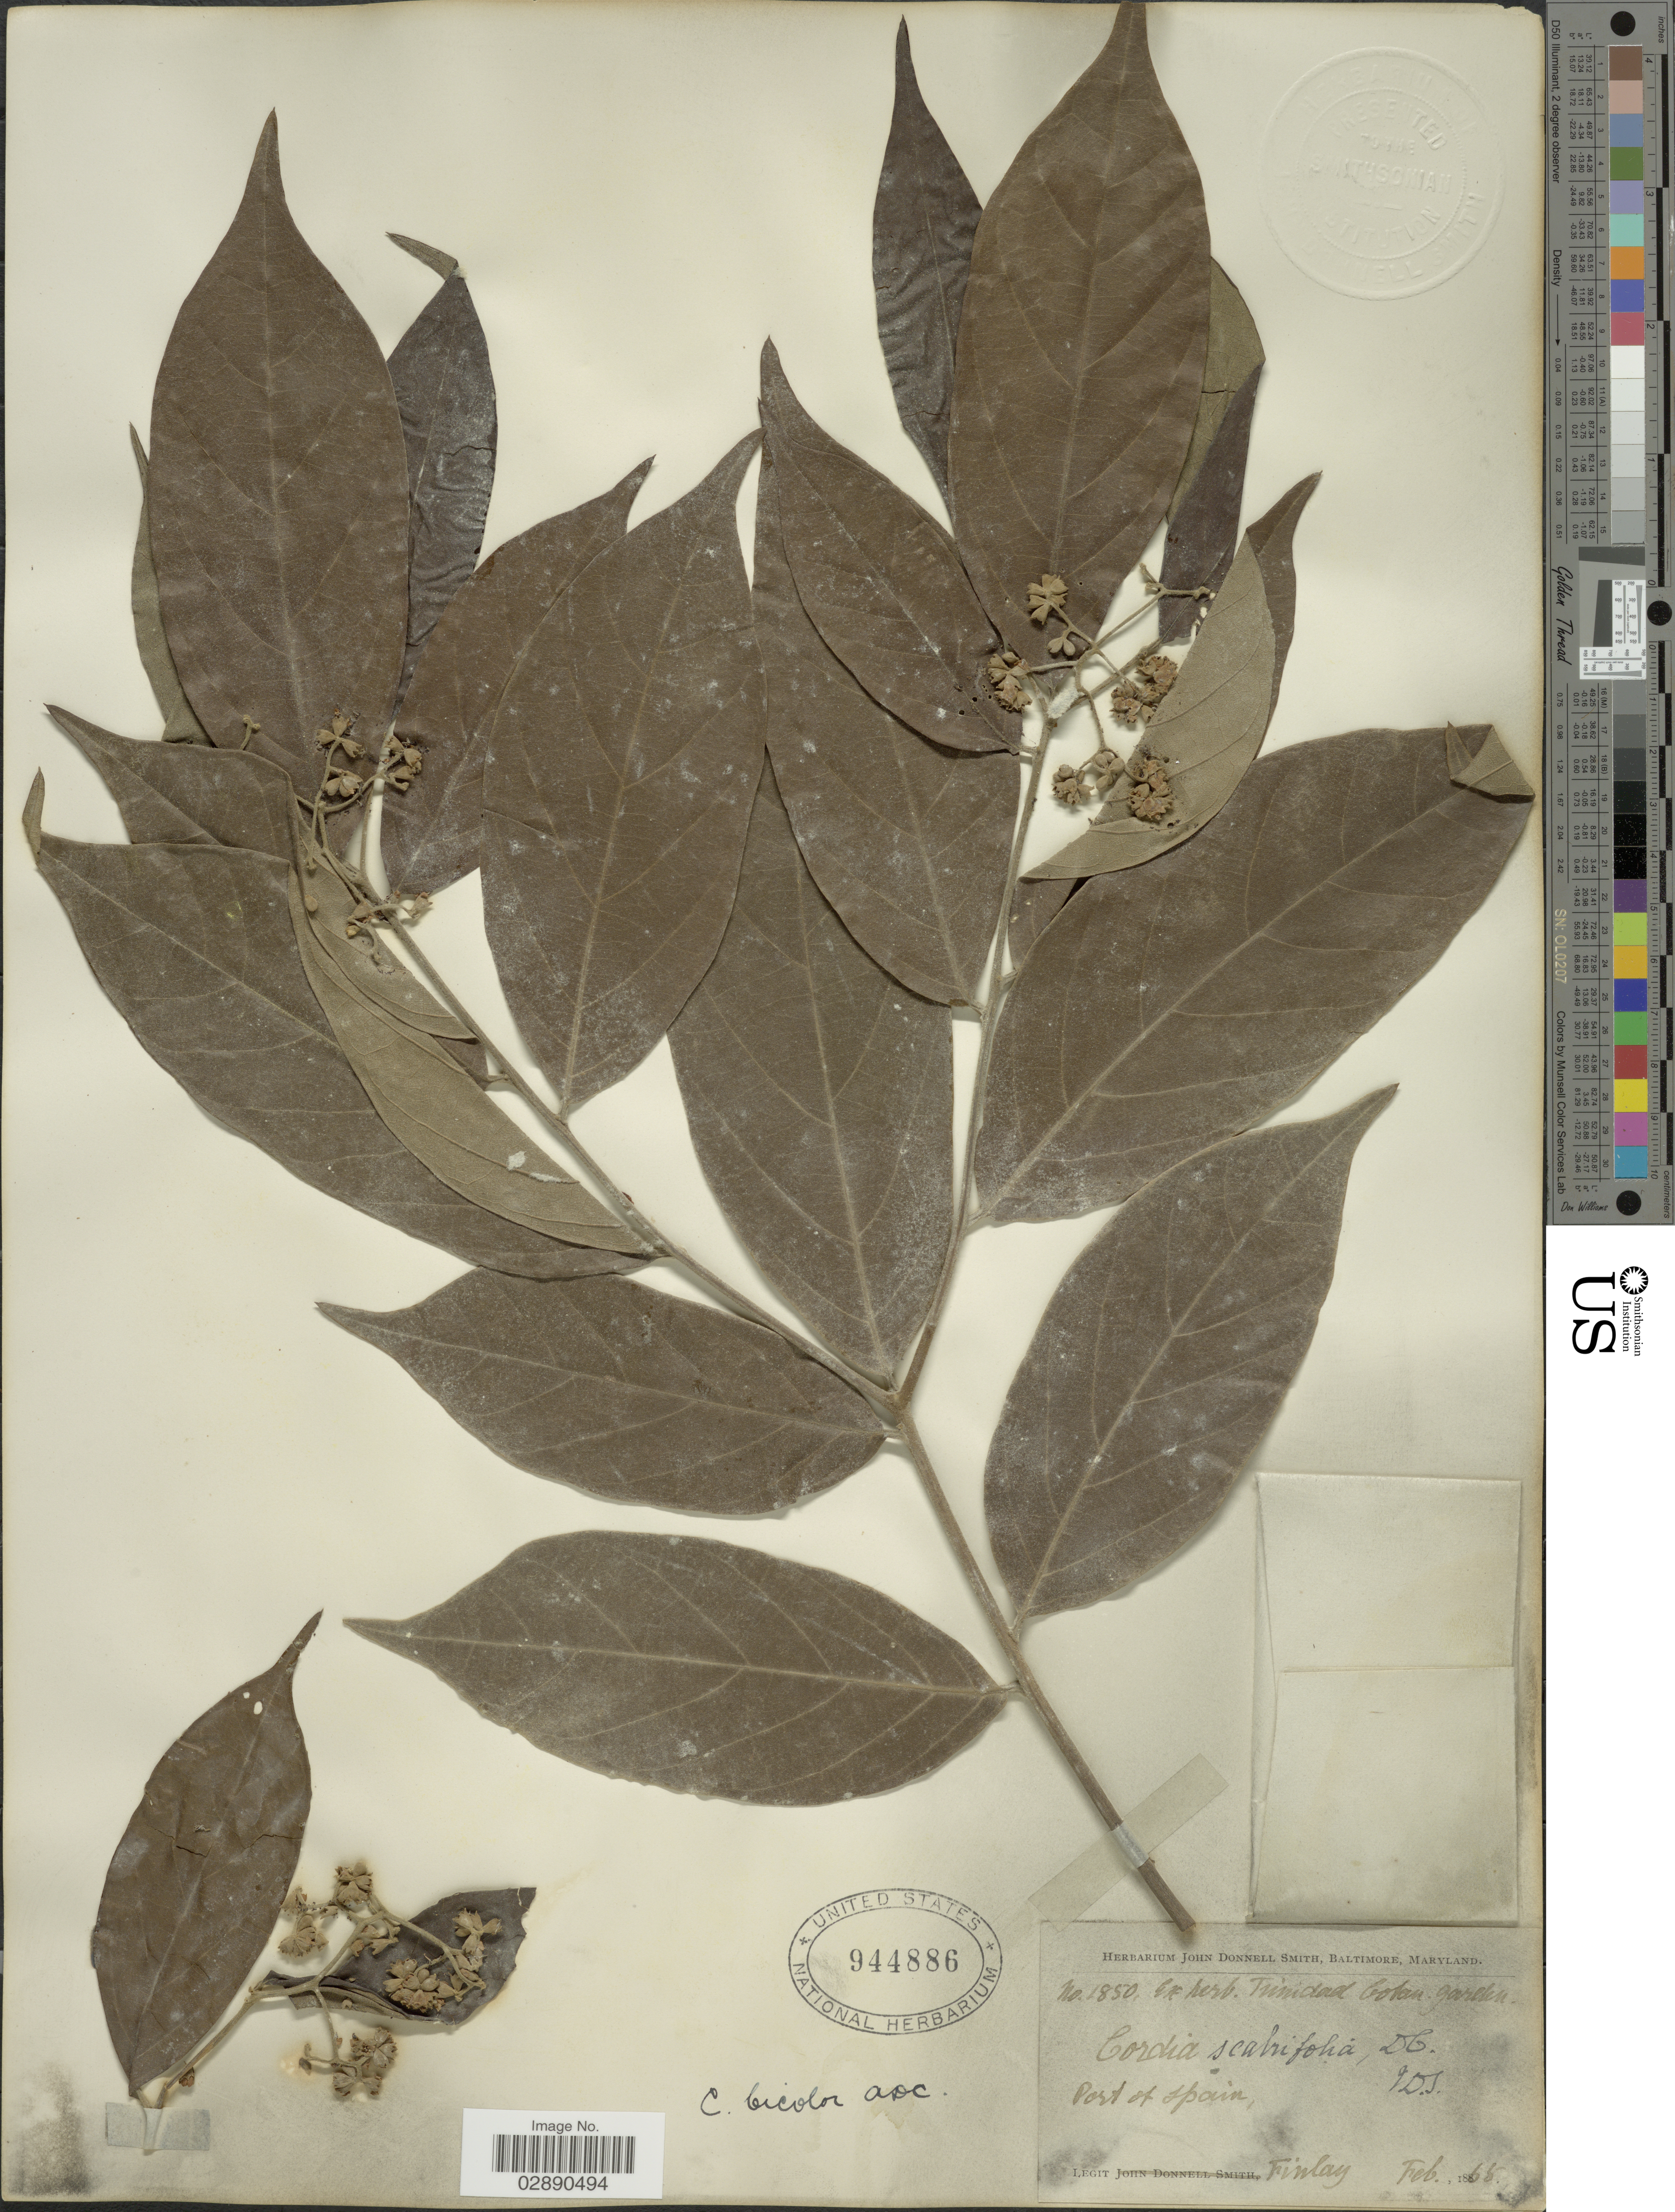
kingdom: Plantae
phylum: Tracheophyta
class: Magnoliopsida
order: Boraginales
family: Cordiaceae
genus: Cordia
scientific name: Cordia bicolor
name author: A. DC.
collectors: -. Finlay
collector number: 1850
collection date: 1865-02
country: Trinidad and Tobago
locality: Port of Spain.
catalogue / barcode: US 944886